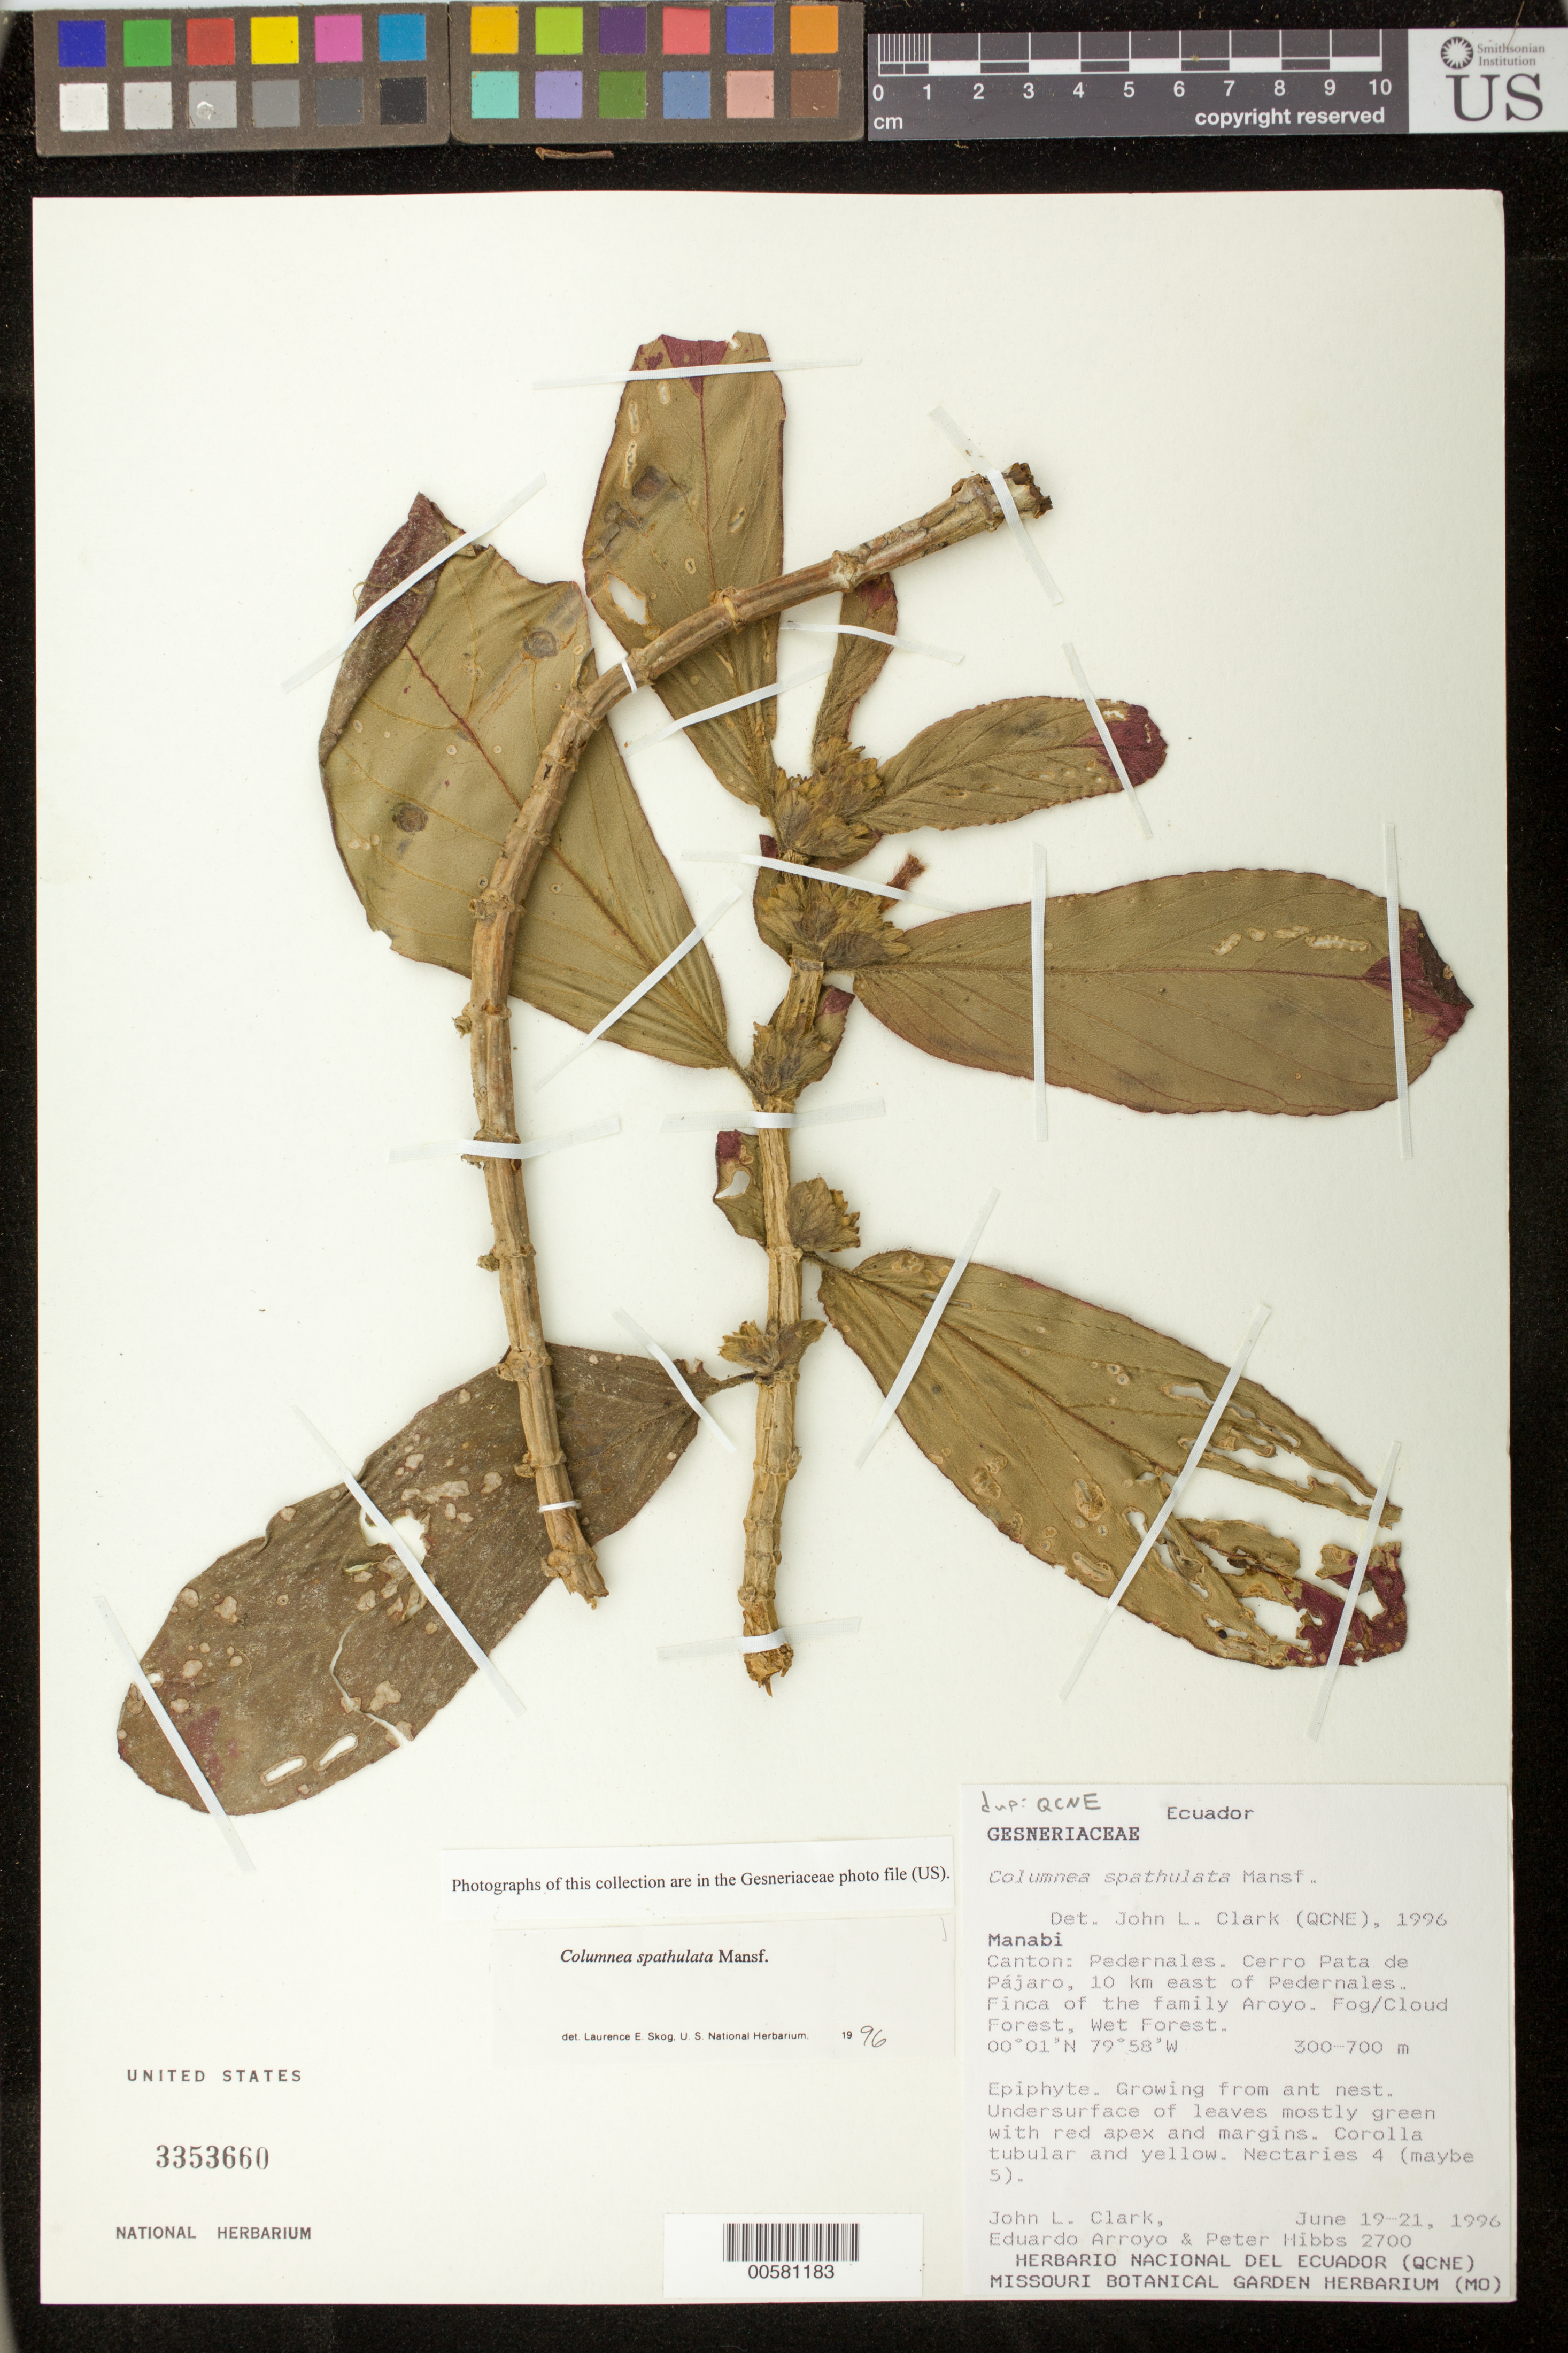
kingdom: Plantae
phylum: Tracheophyta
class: Magnoliopsida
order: Lamiales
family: Gesneriaceae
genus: Columnea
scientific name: Columnea spathulata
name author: Mansf.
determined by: Skog, Laurence E.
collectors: J. L. Clark, E. Arroyo & P. Hibbs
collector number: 2700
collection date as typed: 19-21 Jun 1996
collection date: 1996-06-19/1996-06-21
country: Ecuador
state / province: Manabí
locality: Canton Pedernales, Cerro Pata de Pájaro, 10 km E of Pedernales, Finca of the family Aroyo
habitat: Fog/cloud forest, wet forest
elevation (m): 300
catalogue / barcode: US 3353660